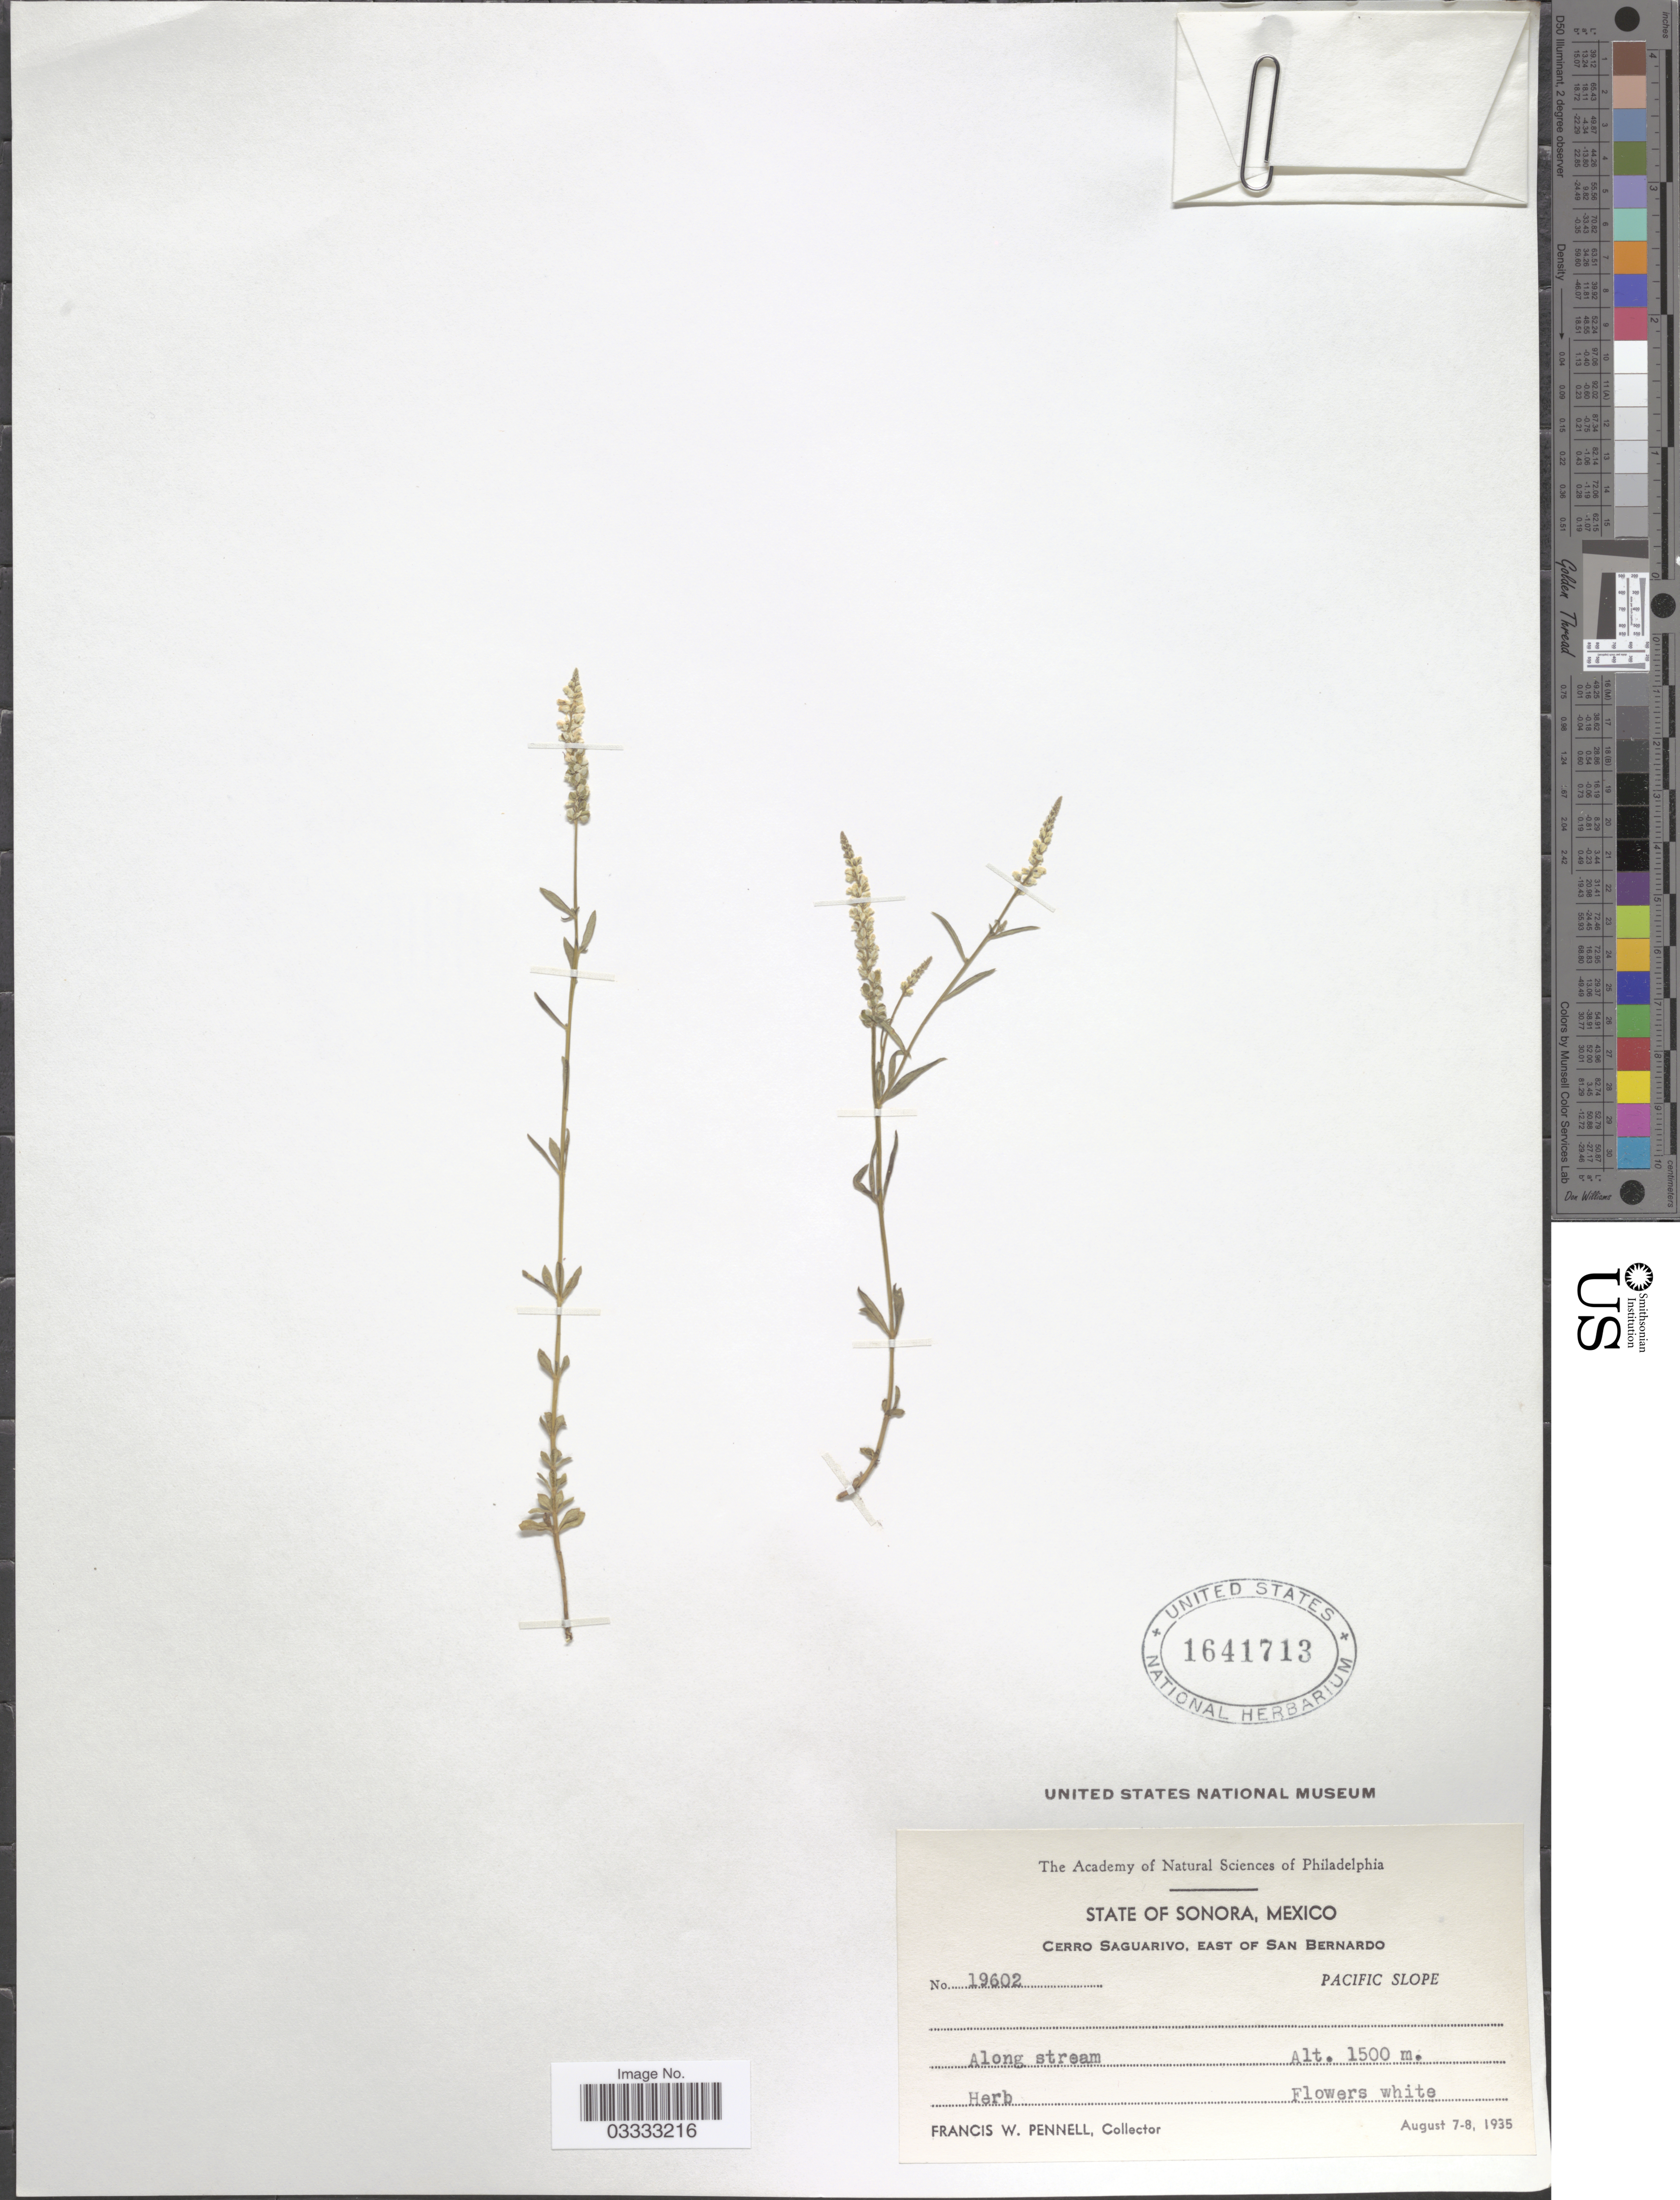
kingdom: Plantae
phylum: Tracheophyta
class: Magnoliopsida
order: Fabales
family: Polygalaceae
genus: Polygala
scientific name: Polygala sp.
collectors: F. W. Pennell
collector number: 19602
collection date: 1935-08-07/1935-08-08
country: Mexico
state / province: Sonora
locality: Cerro Sagurivo, East of San Bernardo. Pacific Slope. Along stream.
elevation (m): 1500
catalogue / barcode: US 1641713